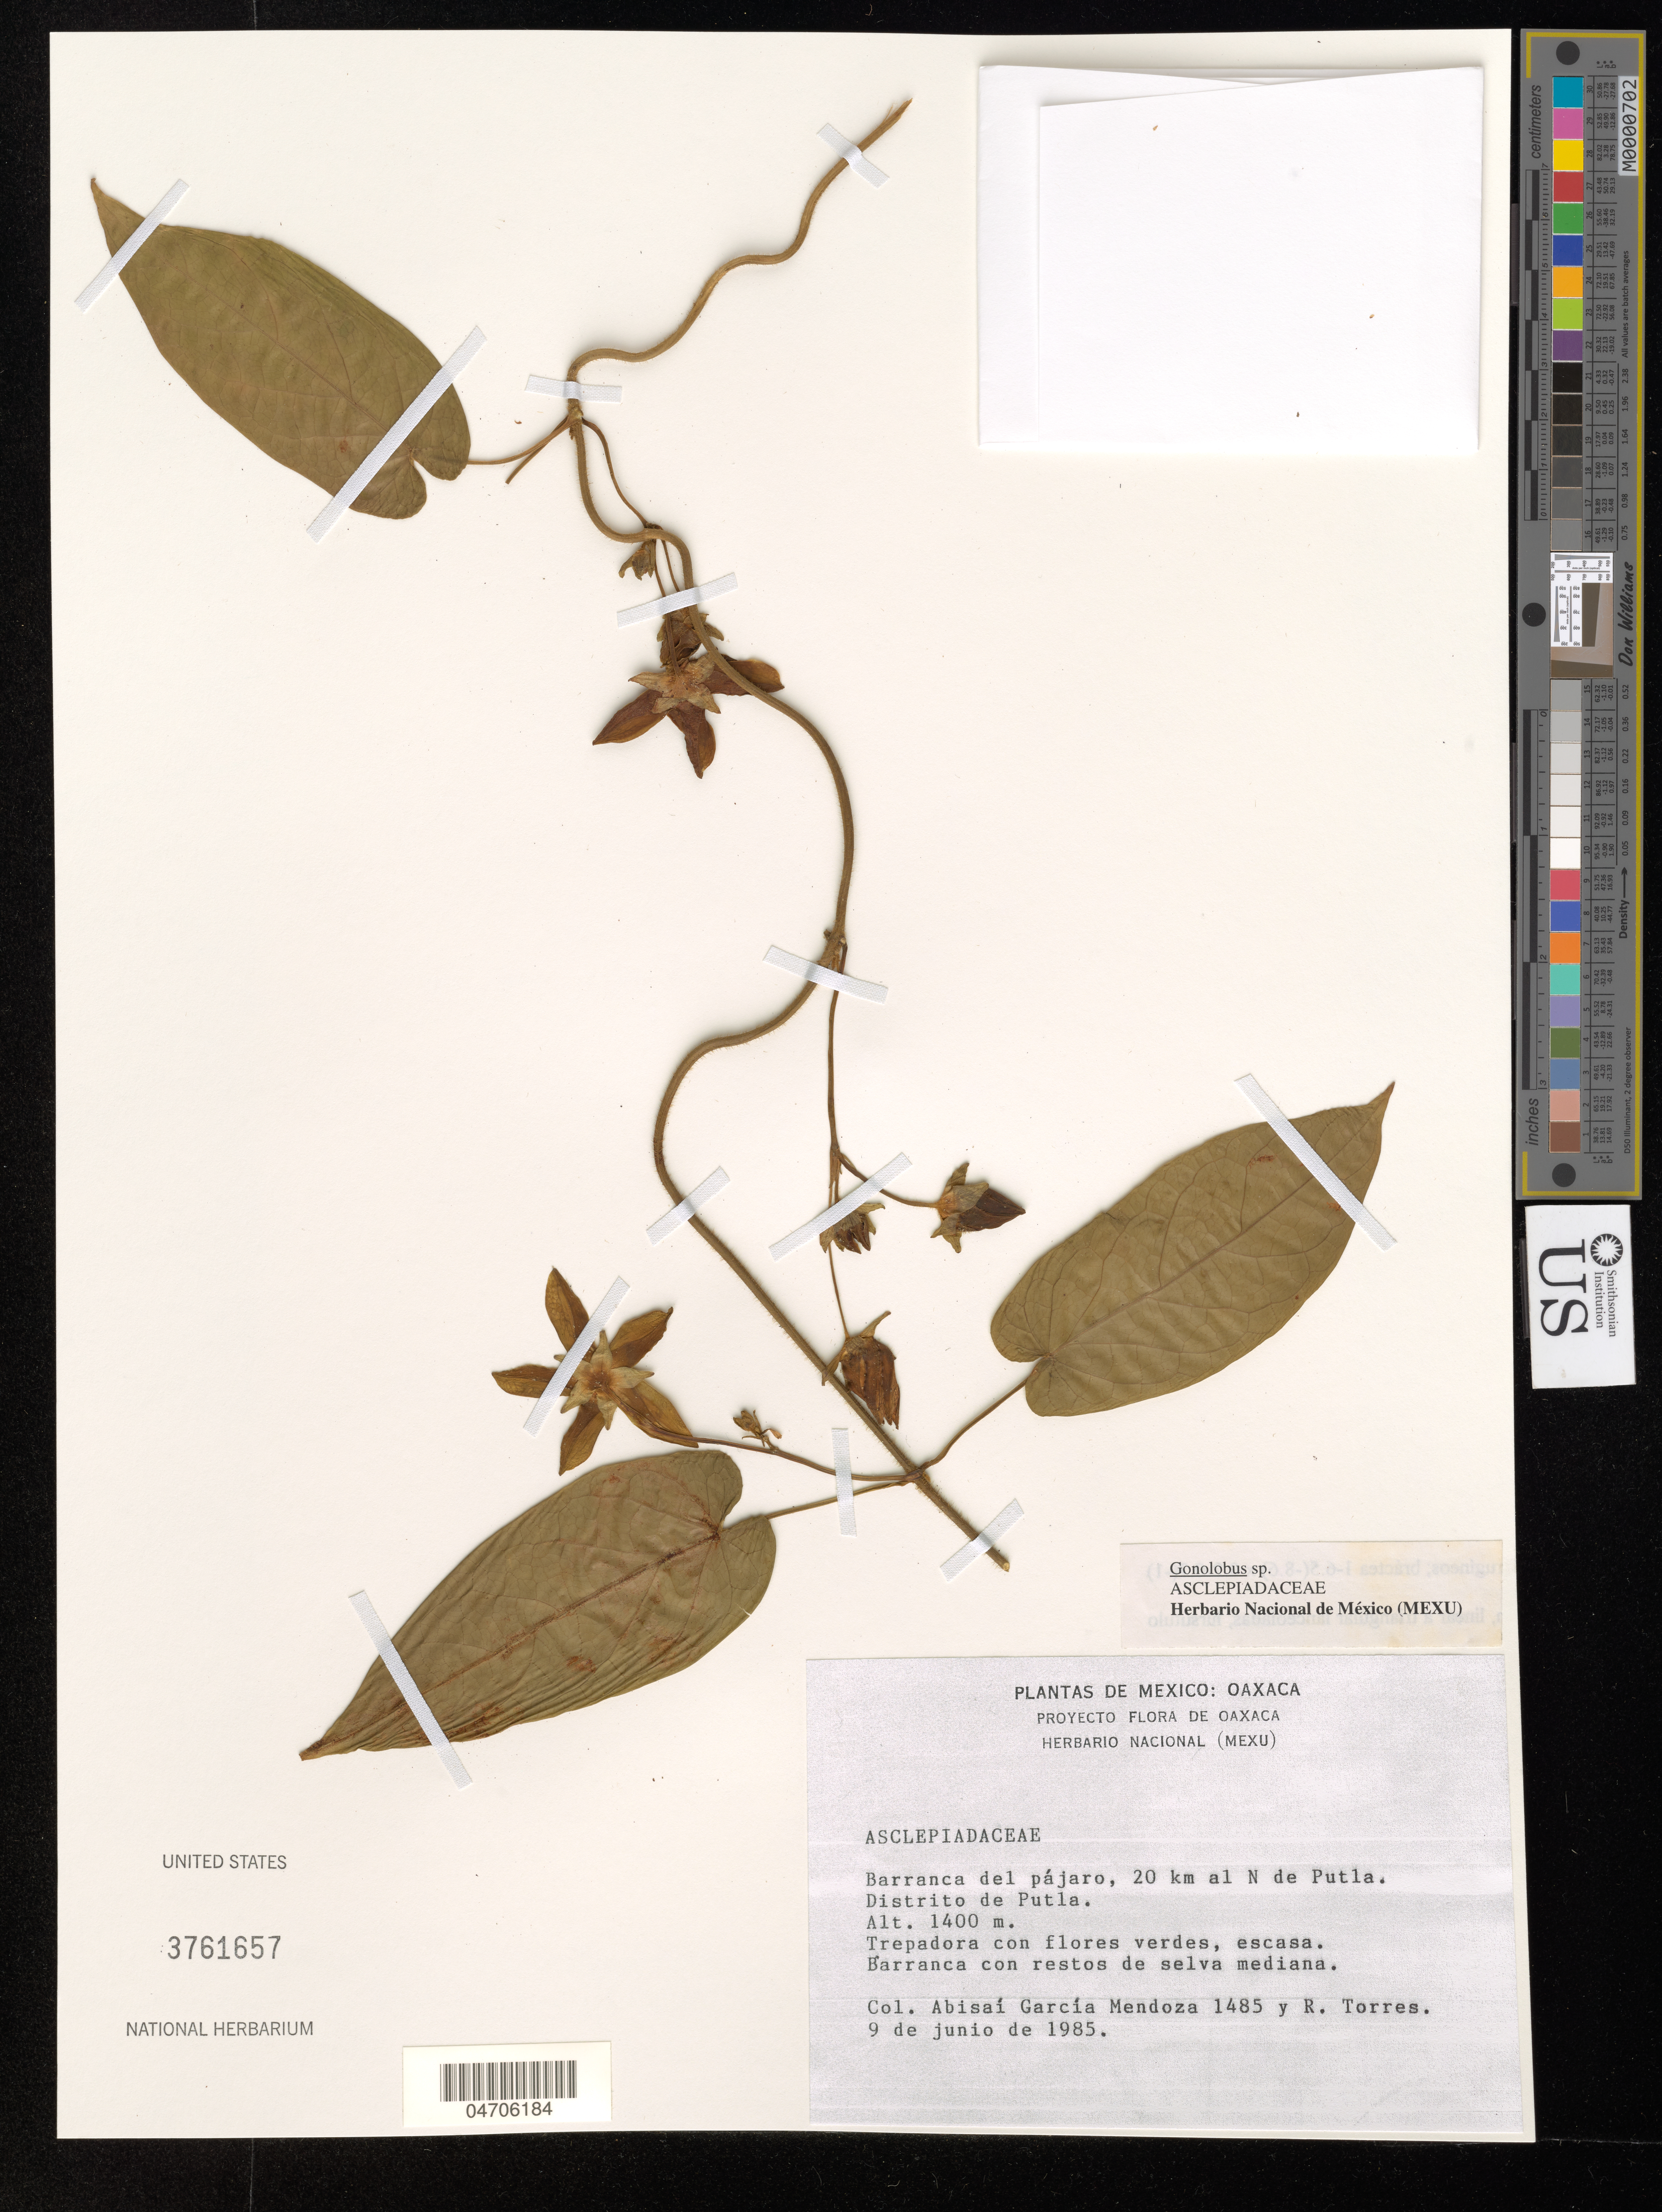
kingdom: Plantae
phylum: Tracheophyta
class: Magnoliopsida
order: Gentianales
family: Apocynaceae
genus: Gonolobus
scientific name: Gonolobus sp.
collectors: A. García-Mendoza & R. Torres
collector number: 1485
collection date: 1985-06-09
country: Mexico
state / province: Oaxaca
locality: Barranca del pájaro, 20 km al N de Putla. Distrito de Putla.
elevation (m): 1400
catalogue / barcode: US 3761657